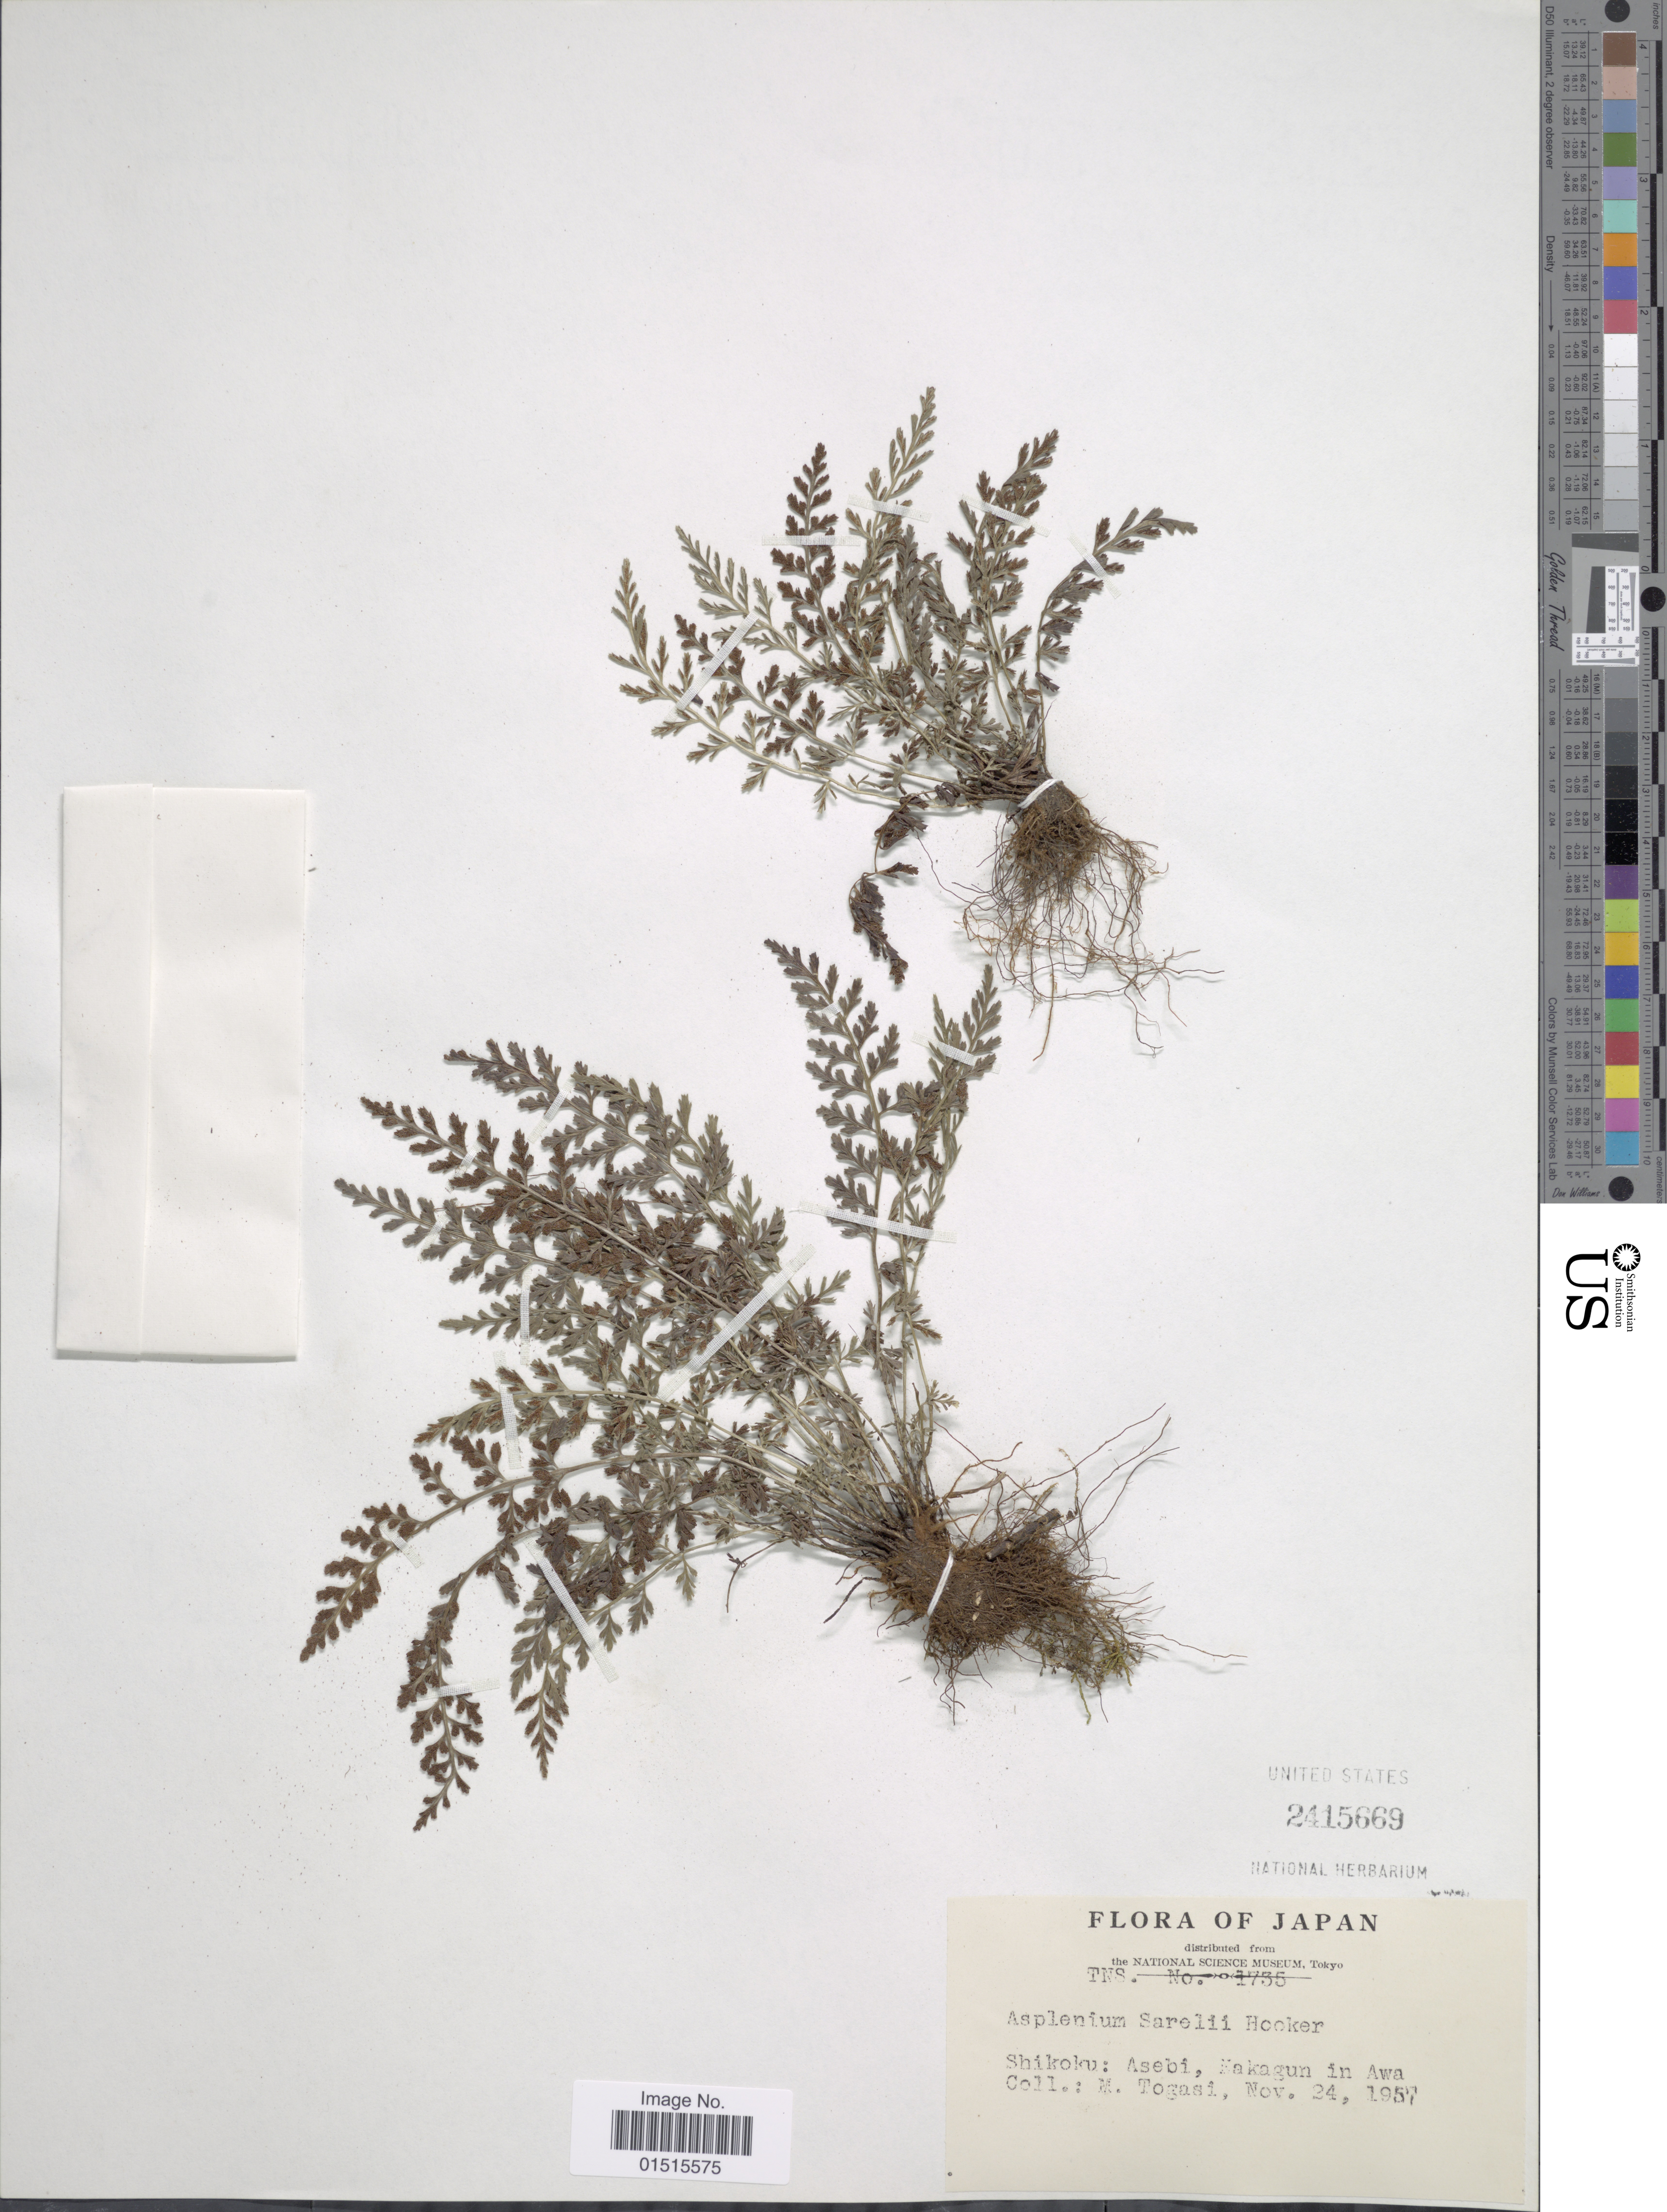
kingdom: Plantae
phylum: Tracheophyta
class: Polypodiopsida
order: Polypodiales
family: Aspleniaceae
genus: Asplenium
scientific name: Asplenium sarelii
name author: Hook.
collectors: M. Togasi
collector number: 1735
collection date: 1957-11-24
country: Japan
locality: Shikoku: Asebi, Hakagun in Awa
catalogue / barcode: US 2415669